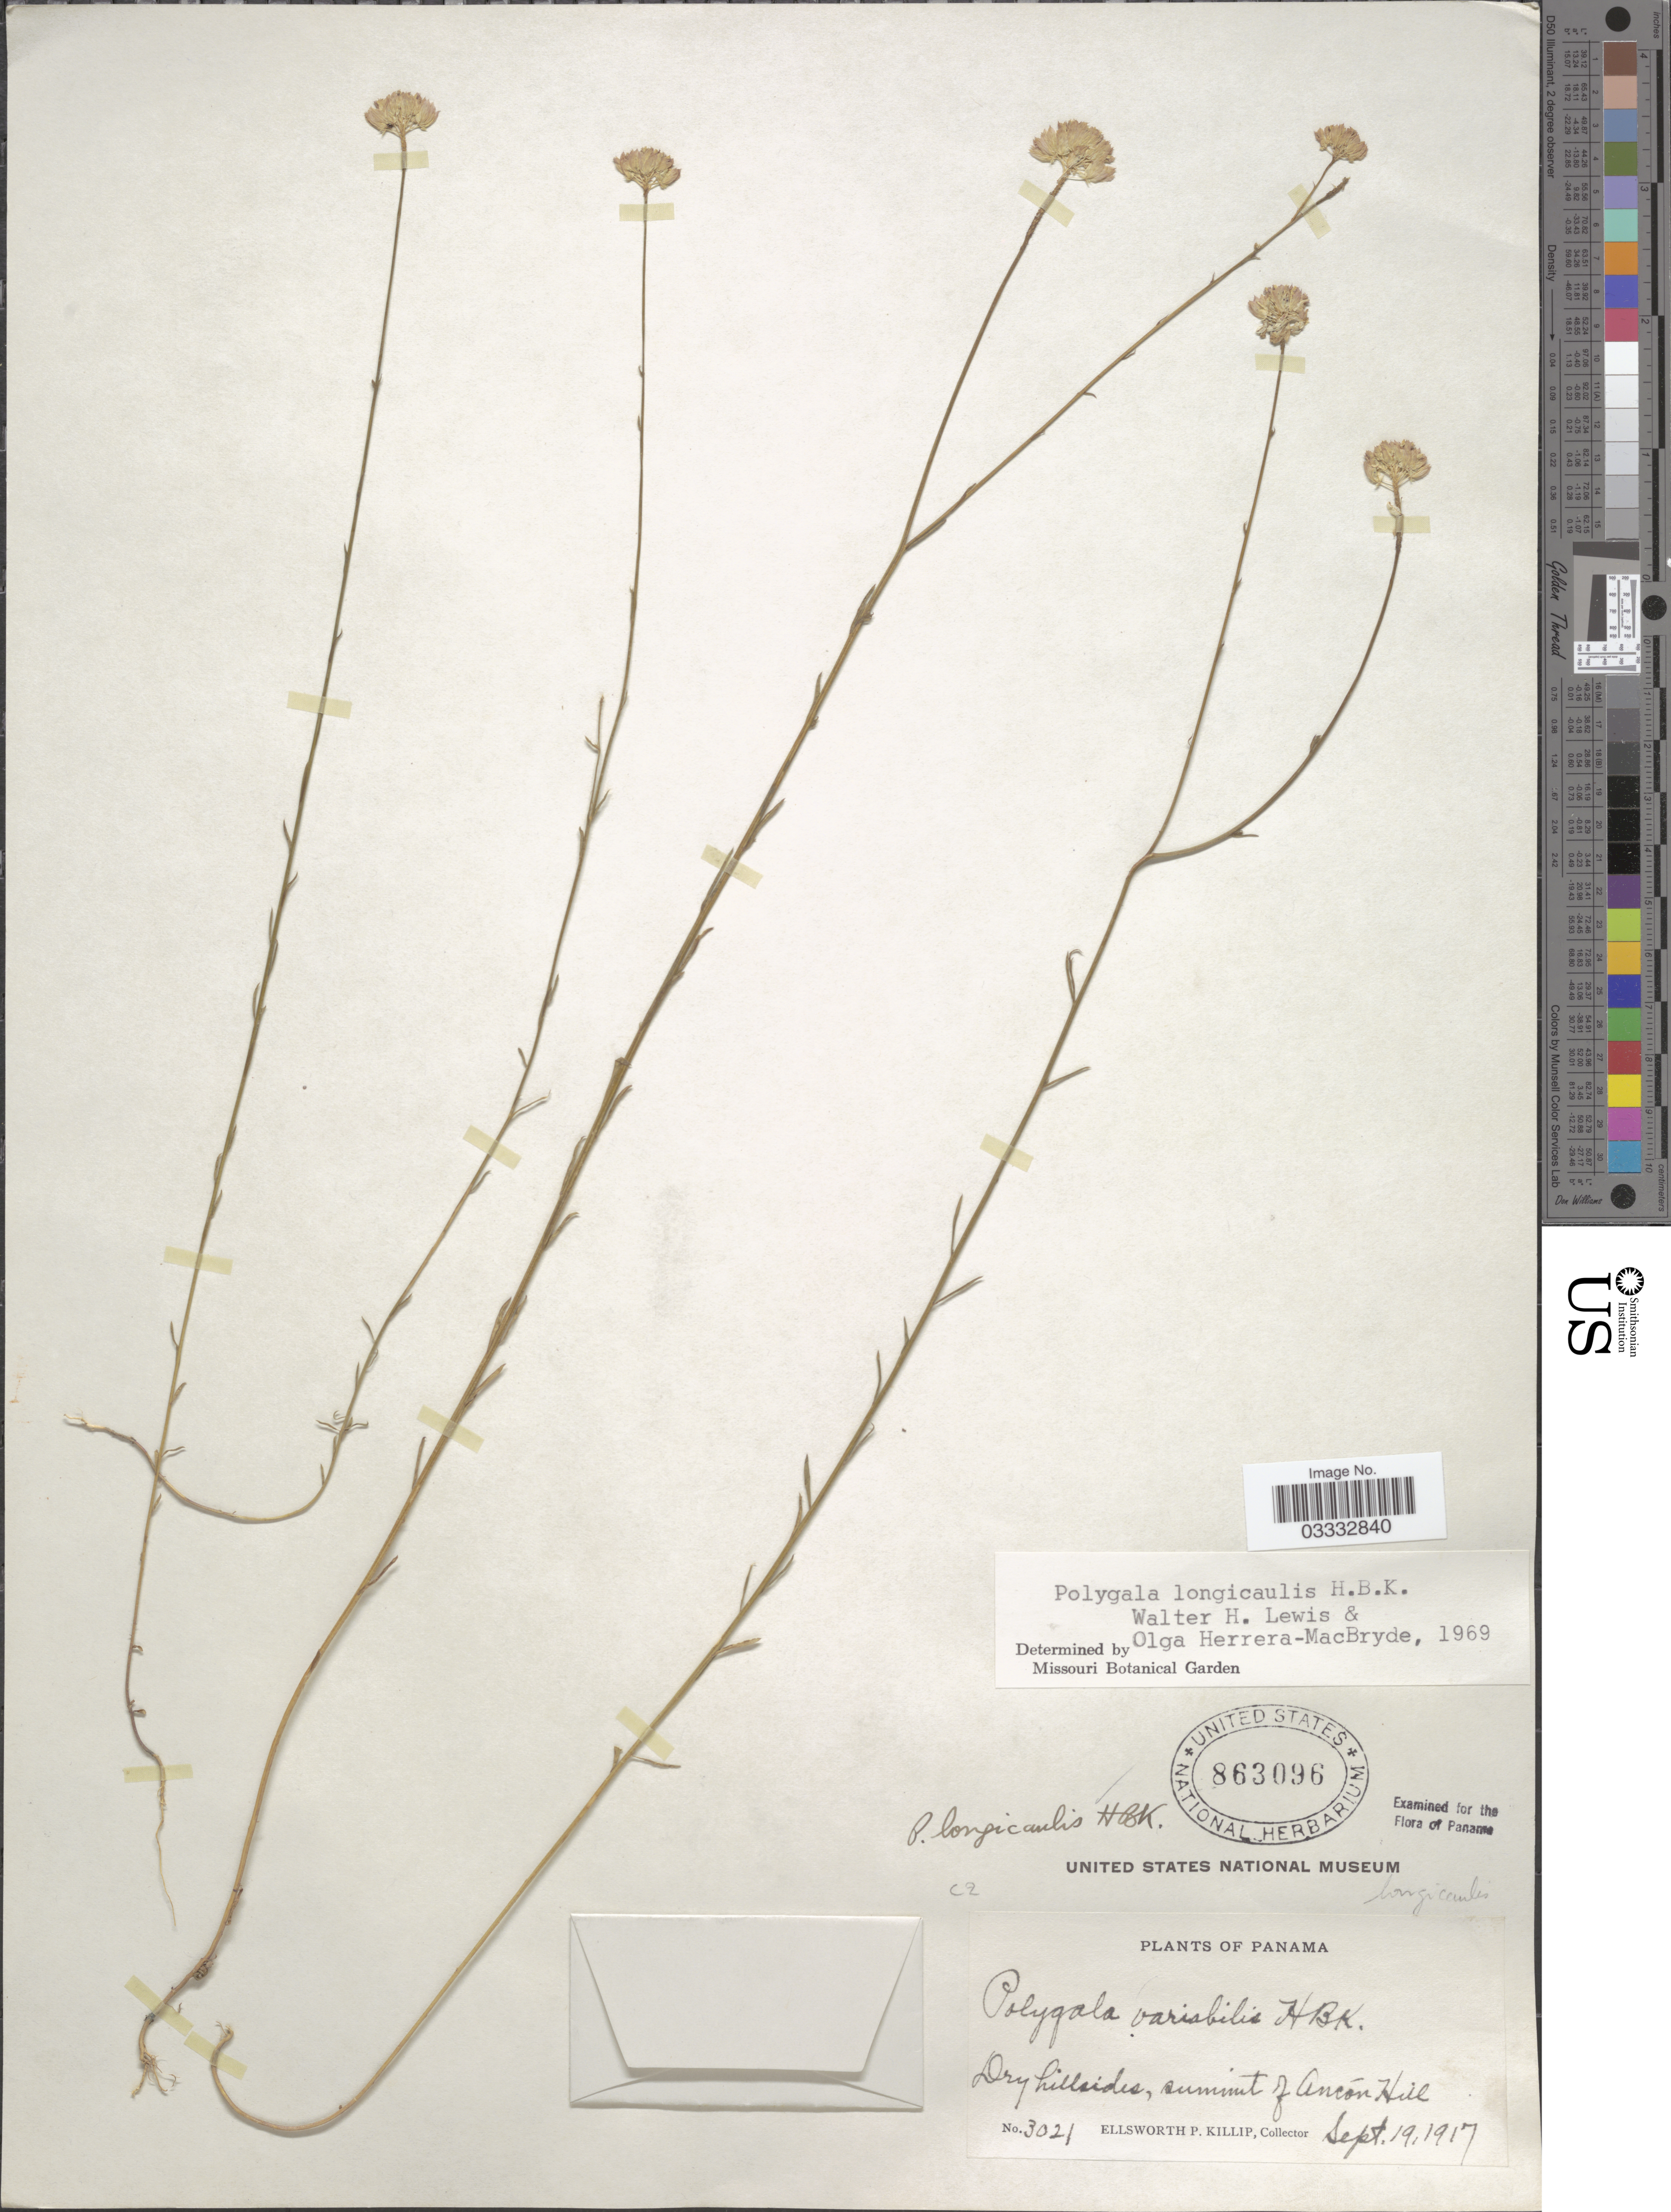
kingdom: Plantae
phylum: Tracheophyta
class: Magnoliopsida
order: Fabales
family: Polygalaceae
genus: Polygala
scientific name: Polygala longicaulis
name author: Kunth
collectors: E. P. Killip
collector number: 3021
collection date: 1917-09-19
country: Panama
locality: Summit of Ancón Hill.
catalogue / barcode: US 863096